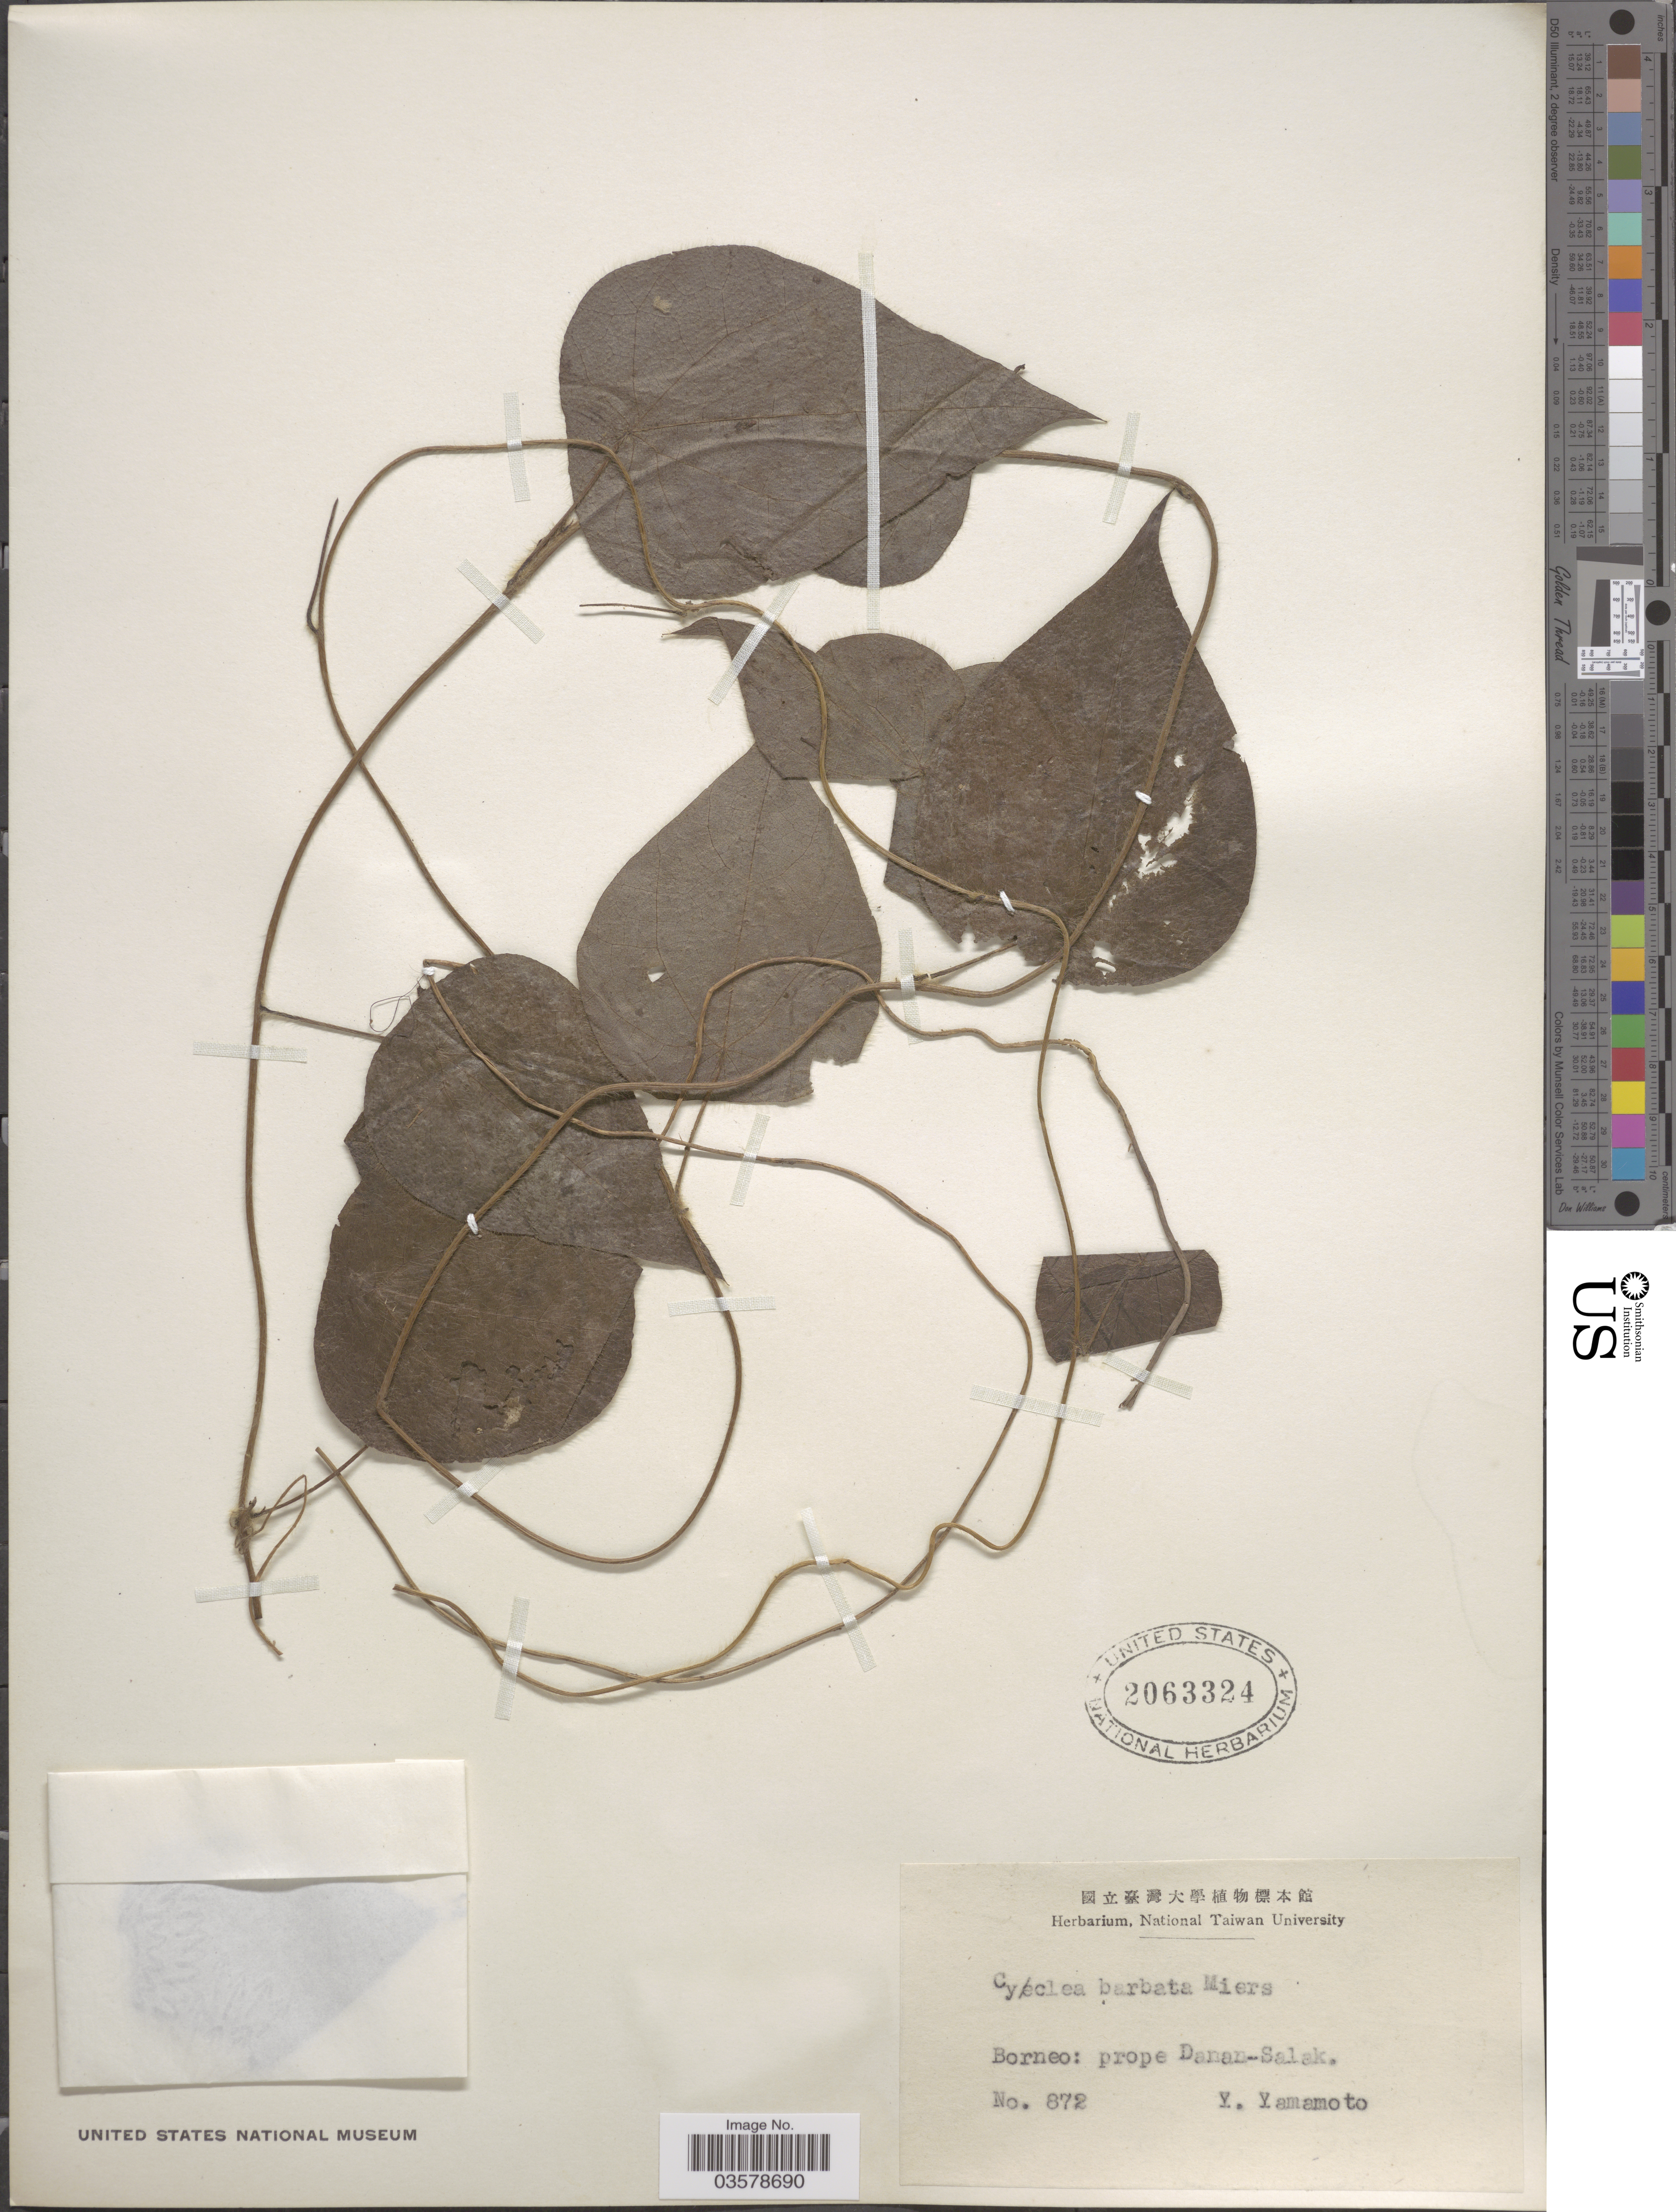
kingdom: Plantae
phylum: Tracheophyta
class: Magnoliopsida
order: Ranunculales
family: Menispermaceae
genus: Cyclea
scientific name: Cyclea barbata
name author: Miers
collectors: Y. Yamamoto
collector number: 872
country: Indonesia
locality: Borneo: prope Danan-Salak.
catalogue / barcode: US 2063324